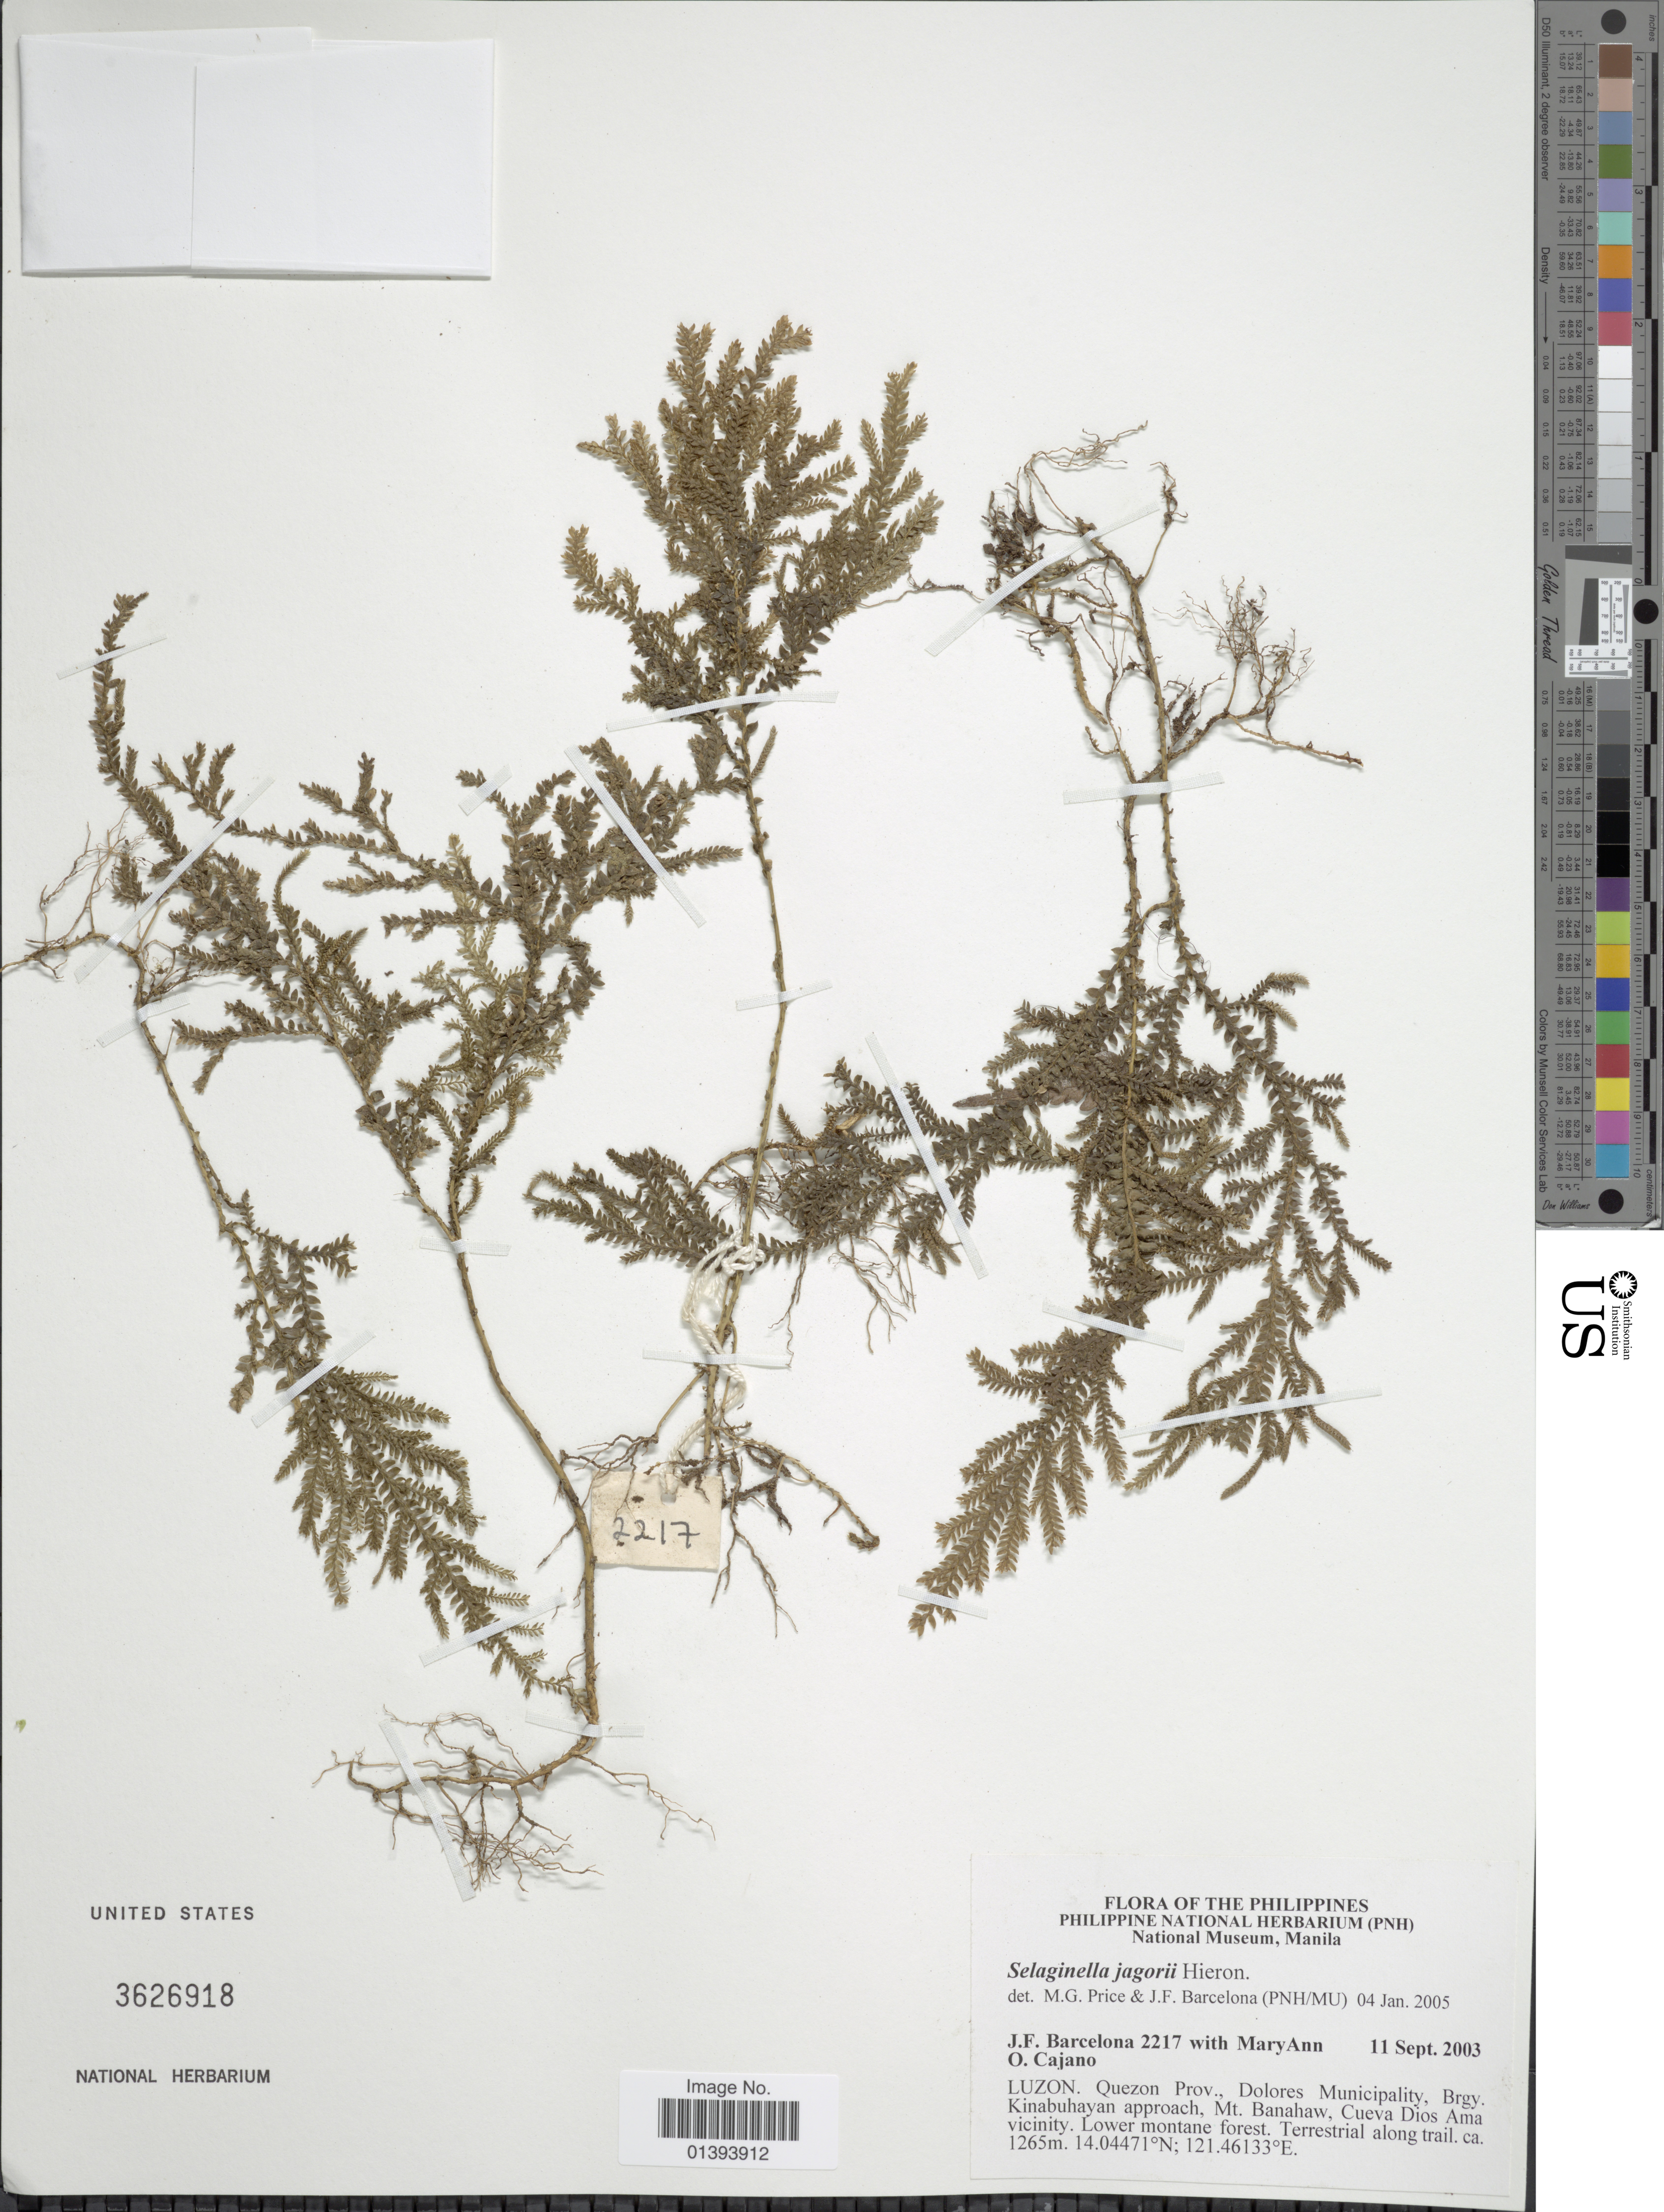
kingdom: Plantae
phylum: Tracheophyta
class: Lycopodiopsida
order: Selaginellales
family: Selaginellaceae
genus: Selaginella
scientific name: Selaginella jagorii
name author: Warb.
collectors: J. F. Barcelona & M. Cajano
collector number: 2217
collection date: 2003-09-11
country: Philippines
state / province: Central Luzon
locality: Luzon, Quezon Prov., Dolores Municipality, Brgy, Kinabuhaya, approach, mt. Banahaw, Cueva Dios Ama vicinity, lower montane forest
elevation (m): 1265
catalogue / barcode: US 3626918